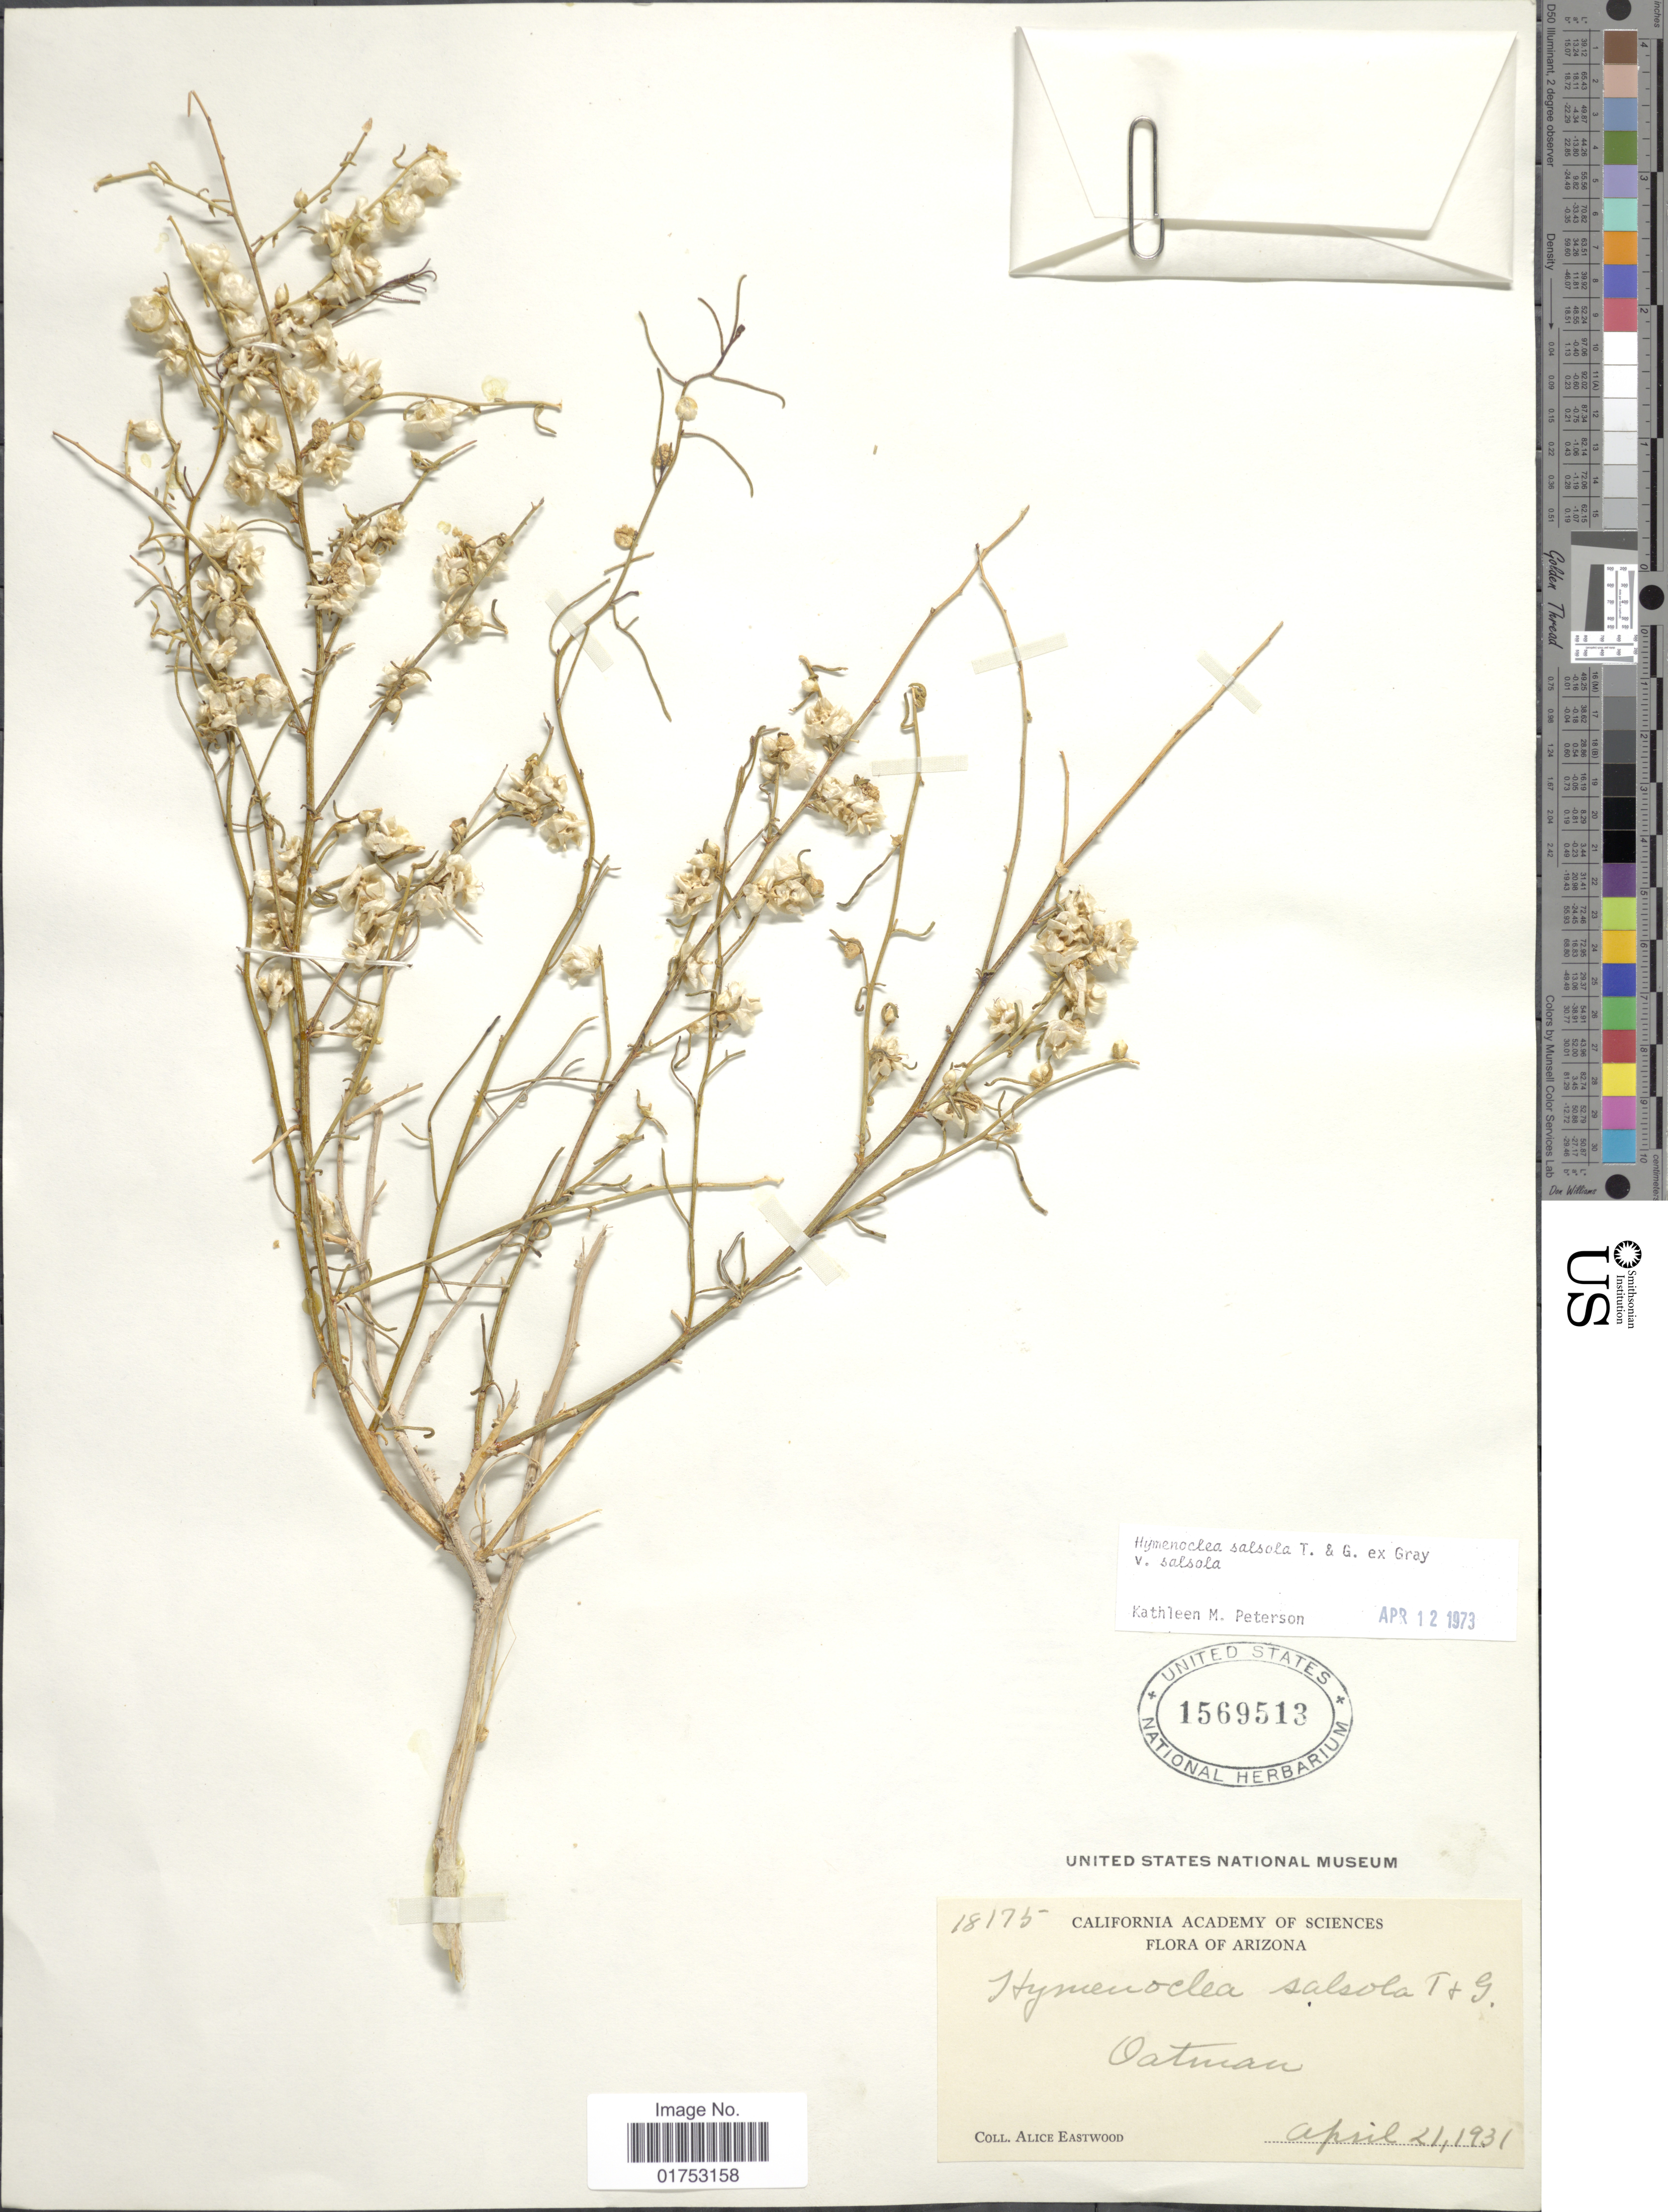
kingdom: Plantae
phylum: Tracheophyta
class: Magnoliopsida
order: Asterales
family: Asteraceae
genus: Hymenoclea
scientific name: Hymenoclea salsola var. salsola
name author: Torr. & A. Gray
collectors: A. Eastwood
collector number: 18175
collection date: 1931-04-21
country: United States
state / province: Arizona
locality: Oatman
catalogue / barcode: US 1569513